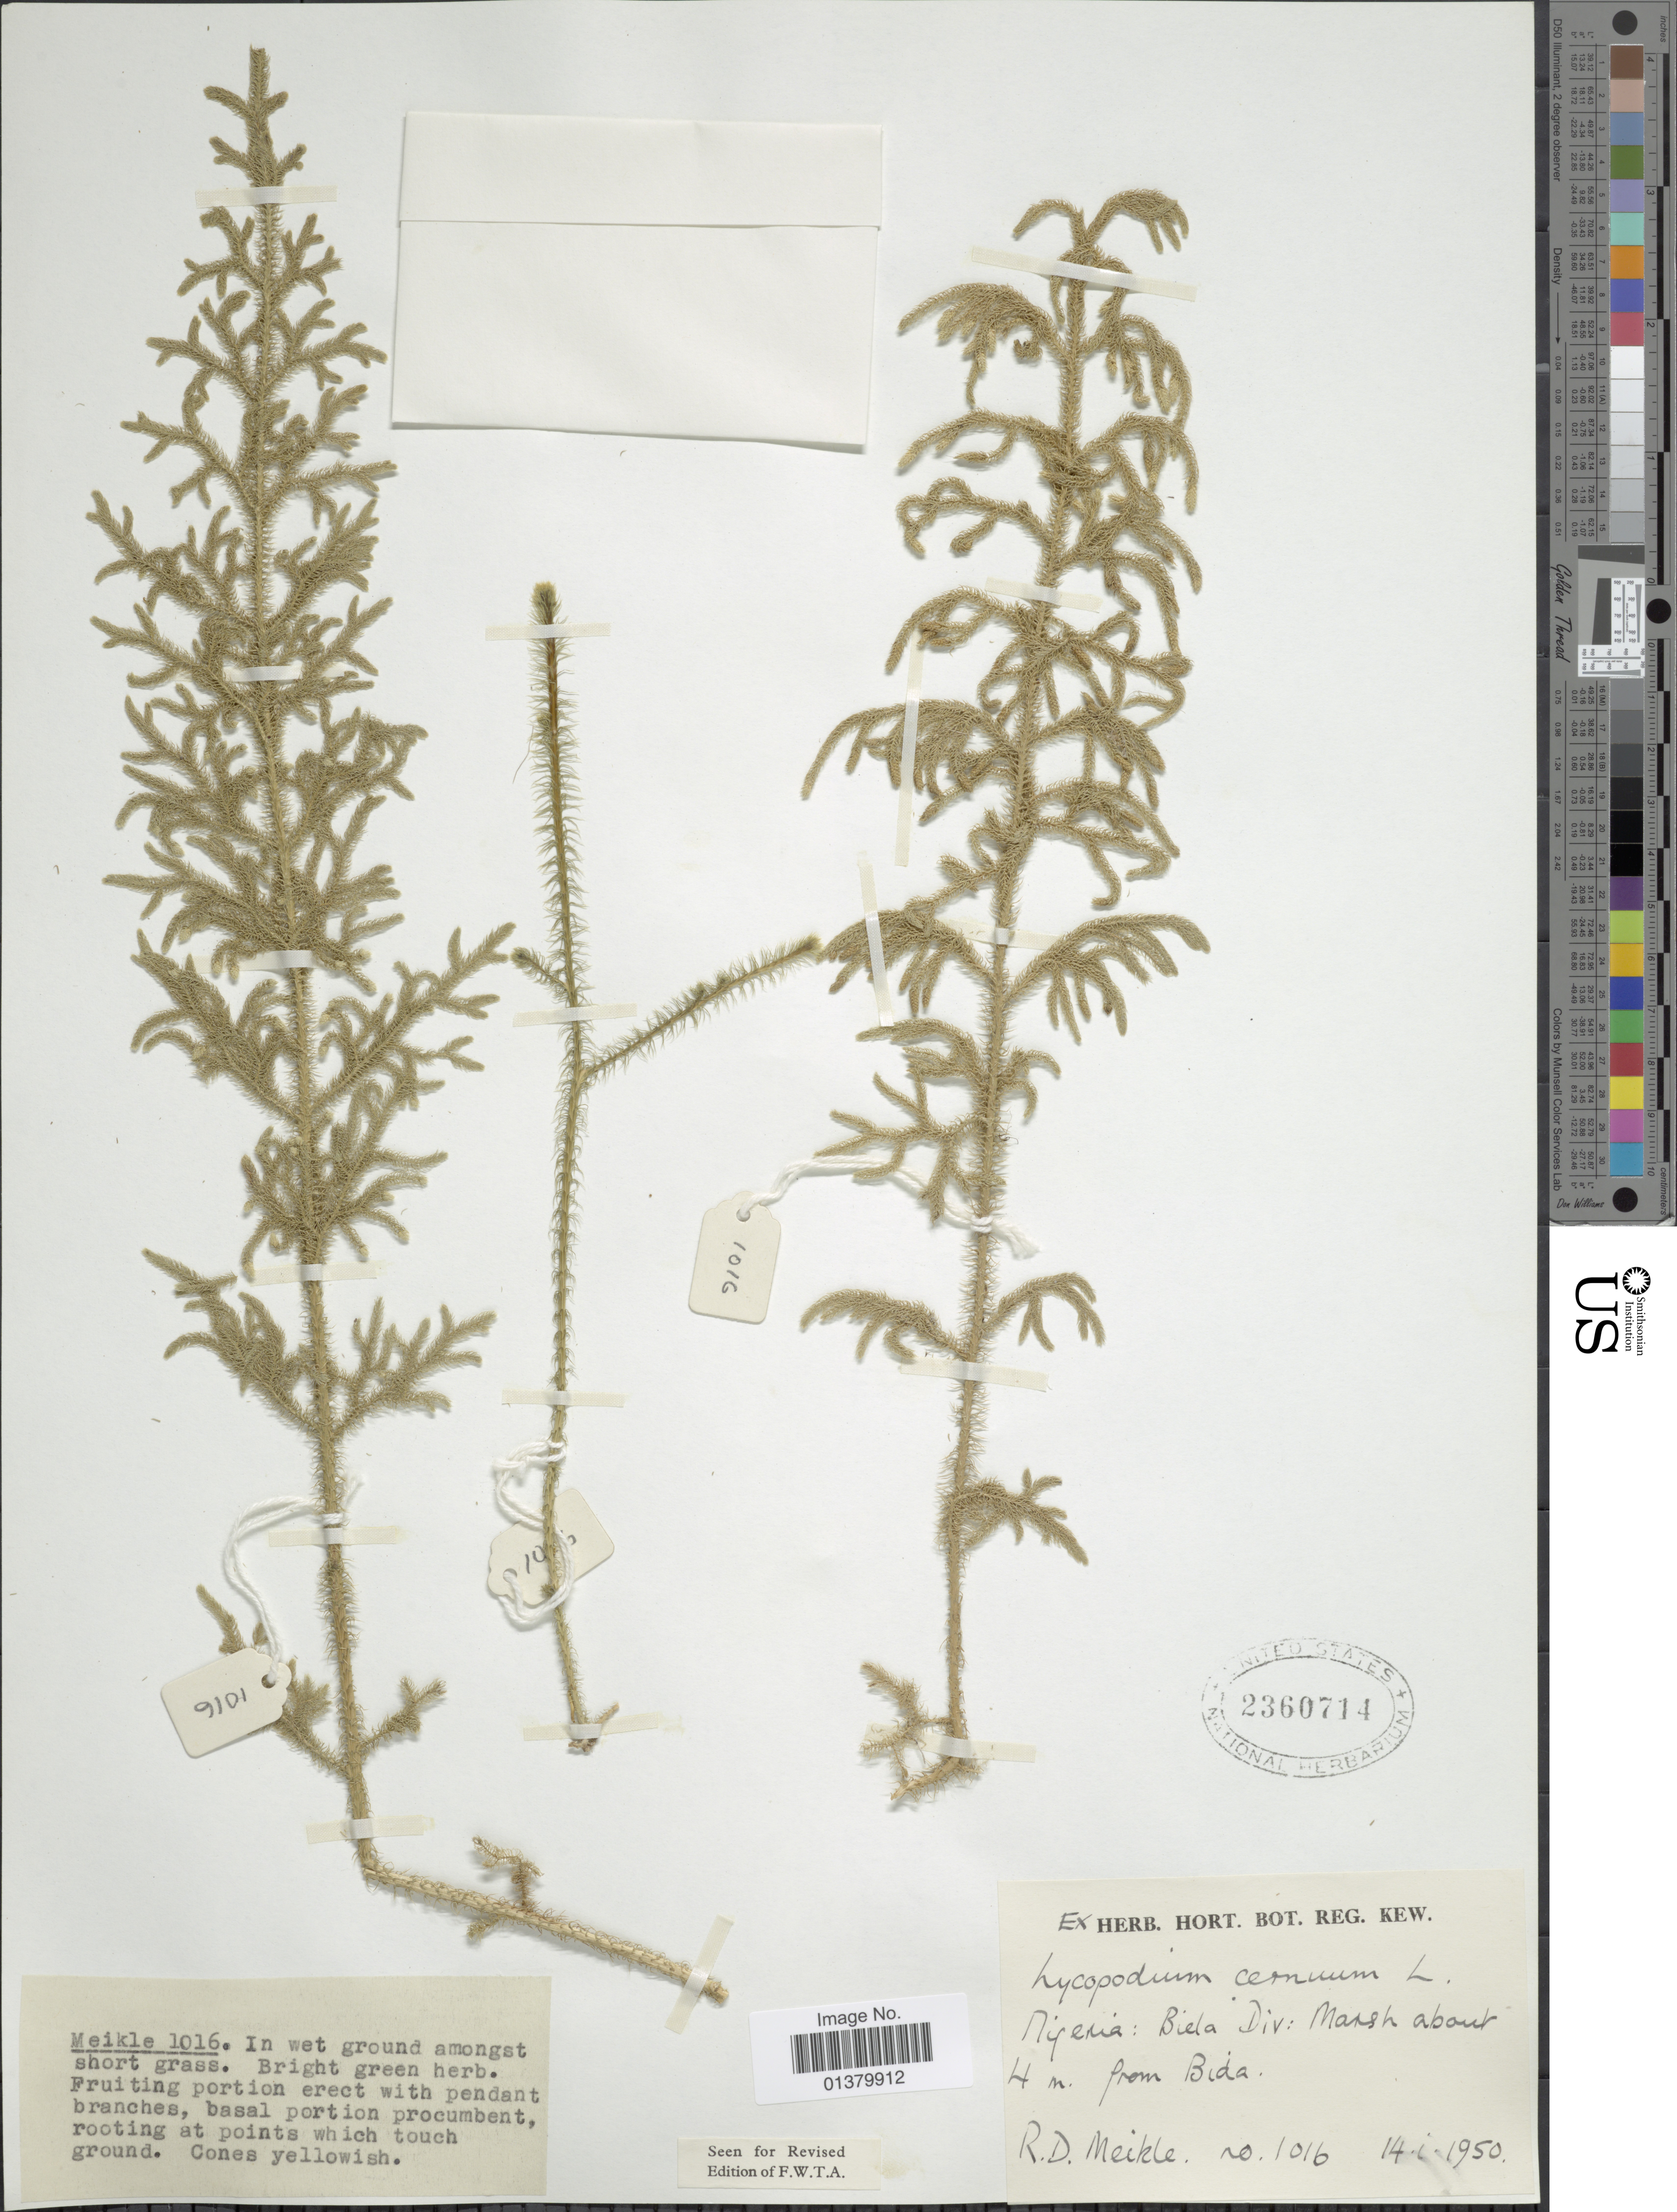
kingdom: Plantae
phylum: Tracheophyta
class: Lycopodiopsida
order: Lycopodiales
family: Lycopodiaceae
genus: Palhinhaea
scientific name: Palhinhaea cernua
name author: (L.) Vasc. & Franco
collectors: R. D. Meikle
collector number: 1016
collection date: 1950-01-14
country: Nigeria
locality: Bida Div: Marsh about 4 m from Bida.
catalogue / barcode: US 2360714